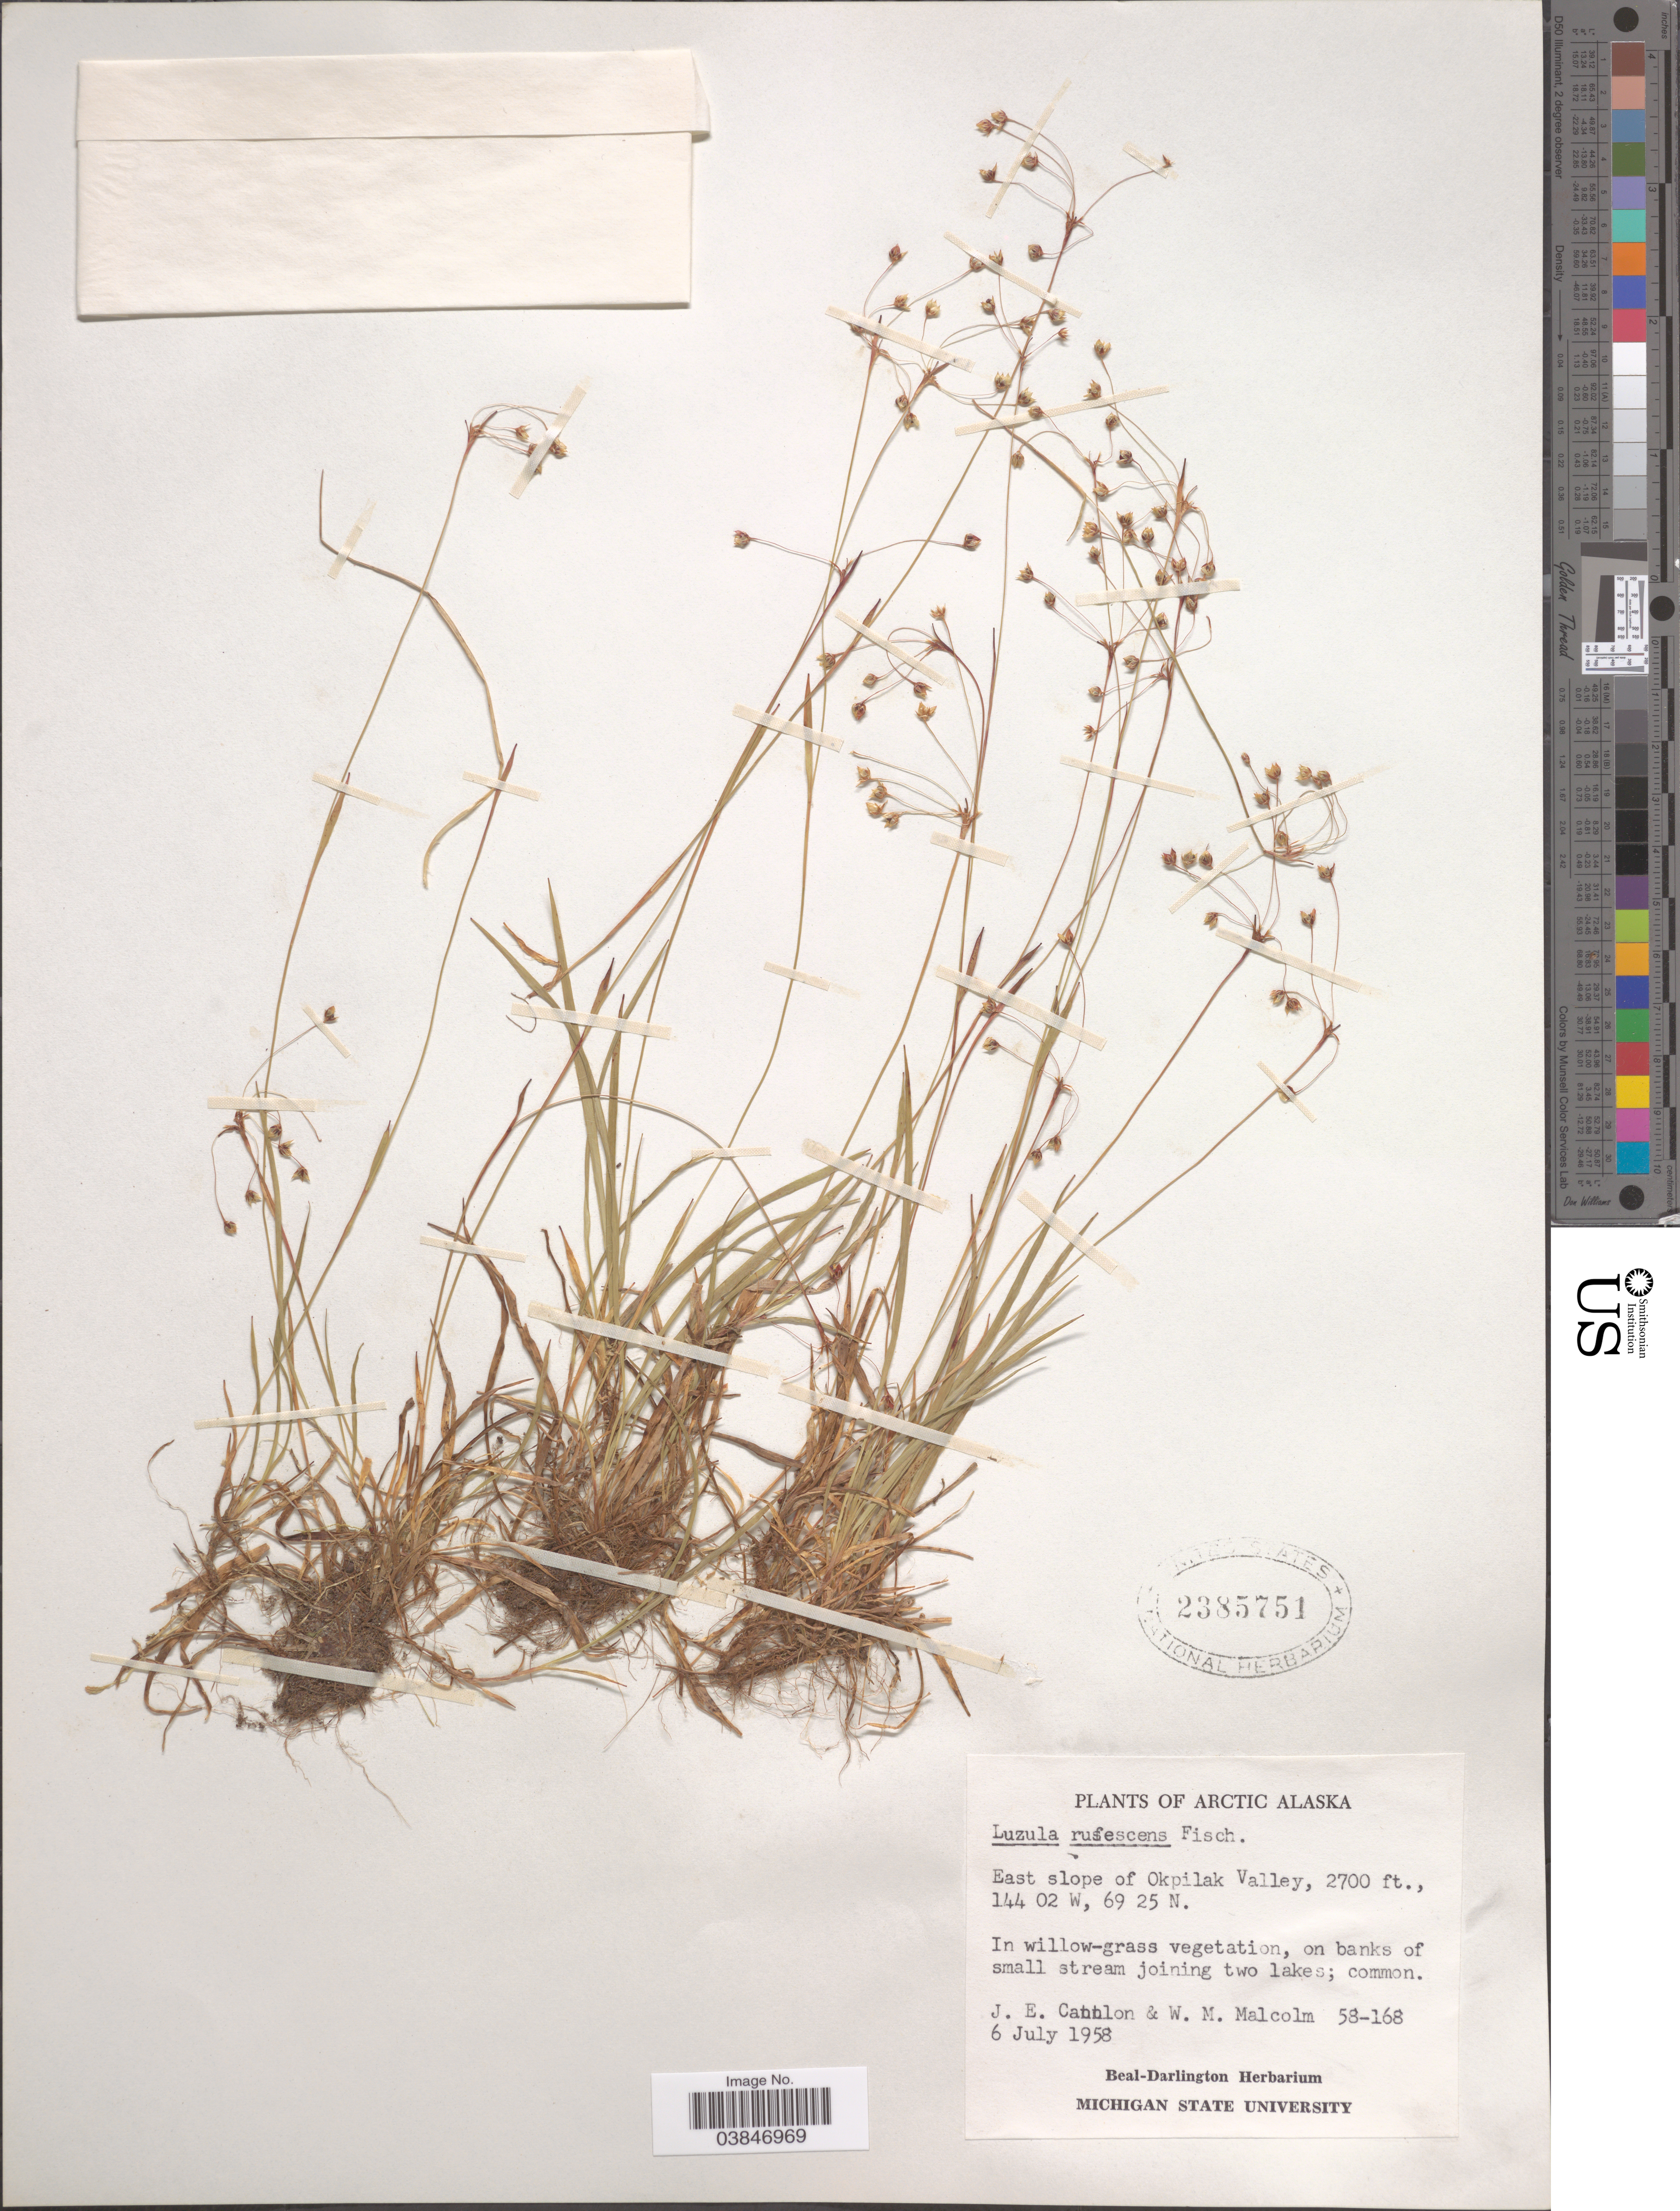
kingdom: Plantae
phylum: Tracheophyta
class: Liliopsida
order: Poales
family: Juncaceae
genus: Luzula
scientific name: Luzula rufescens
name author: Fisch. ex E. Mey.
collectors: J. Cantlon & W. Malcolm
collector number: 58-168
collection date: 1958-07-06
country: United States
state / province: Alaska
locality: Arctic Alaska. East slope of Okpilak Valley.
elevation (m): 823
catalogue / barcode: US 2385751